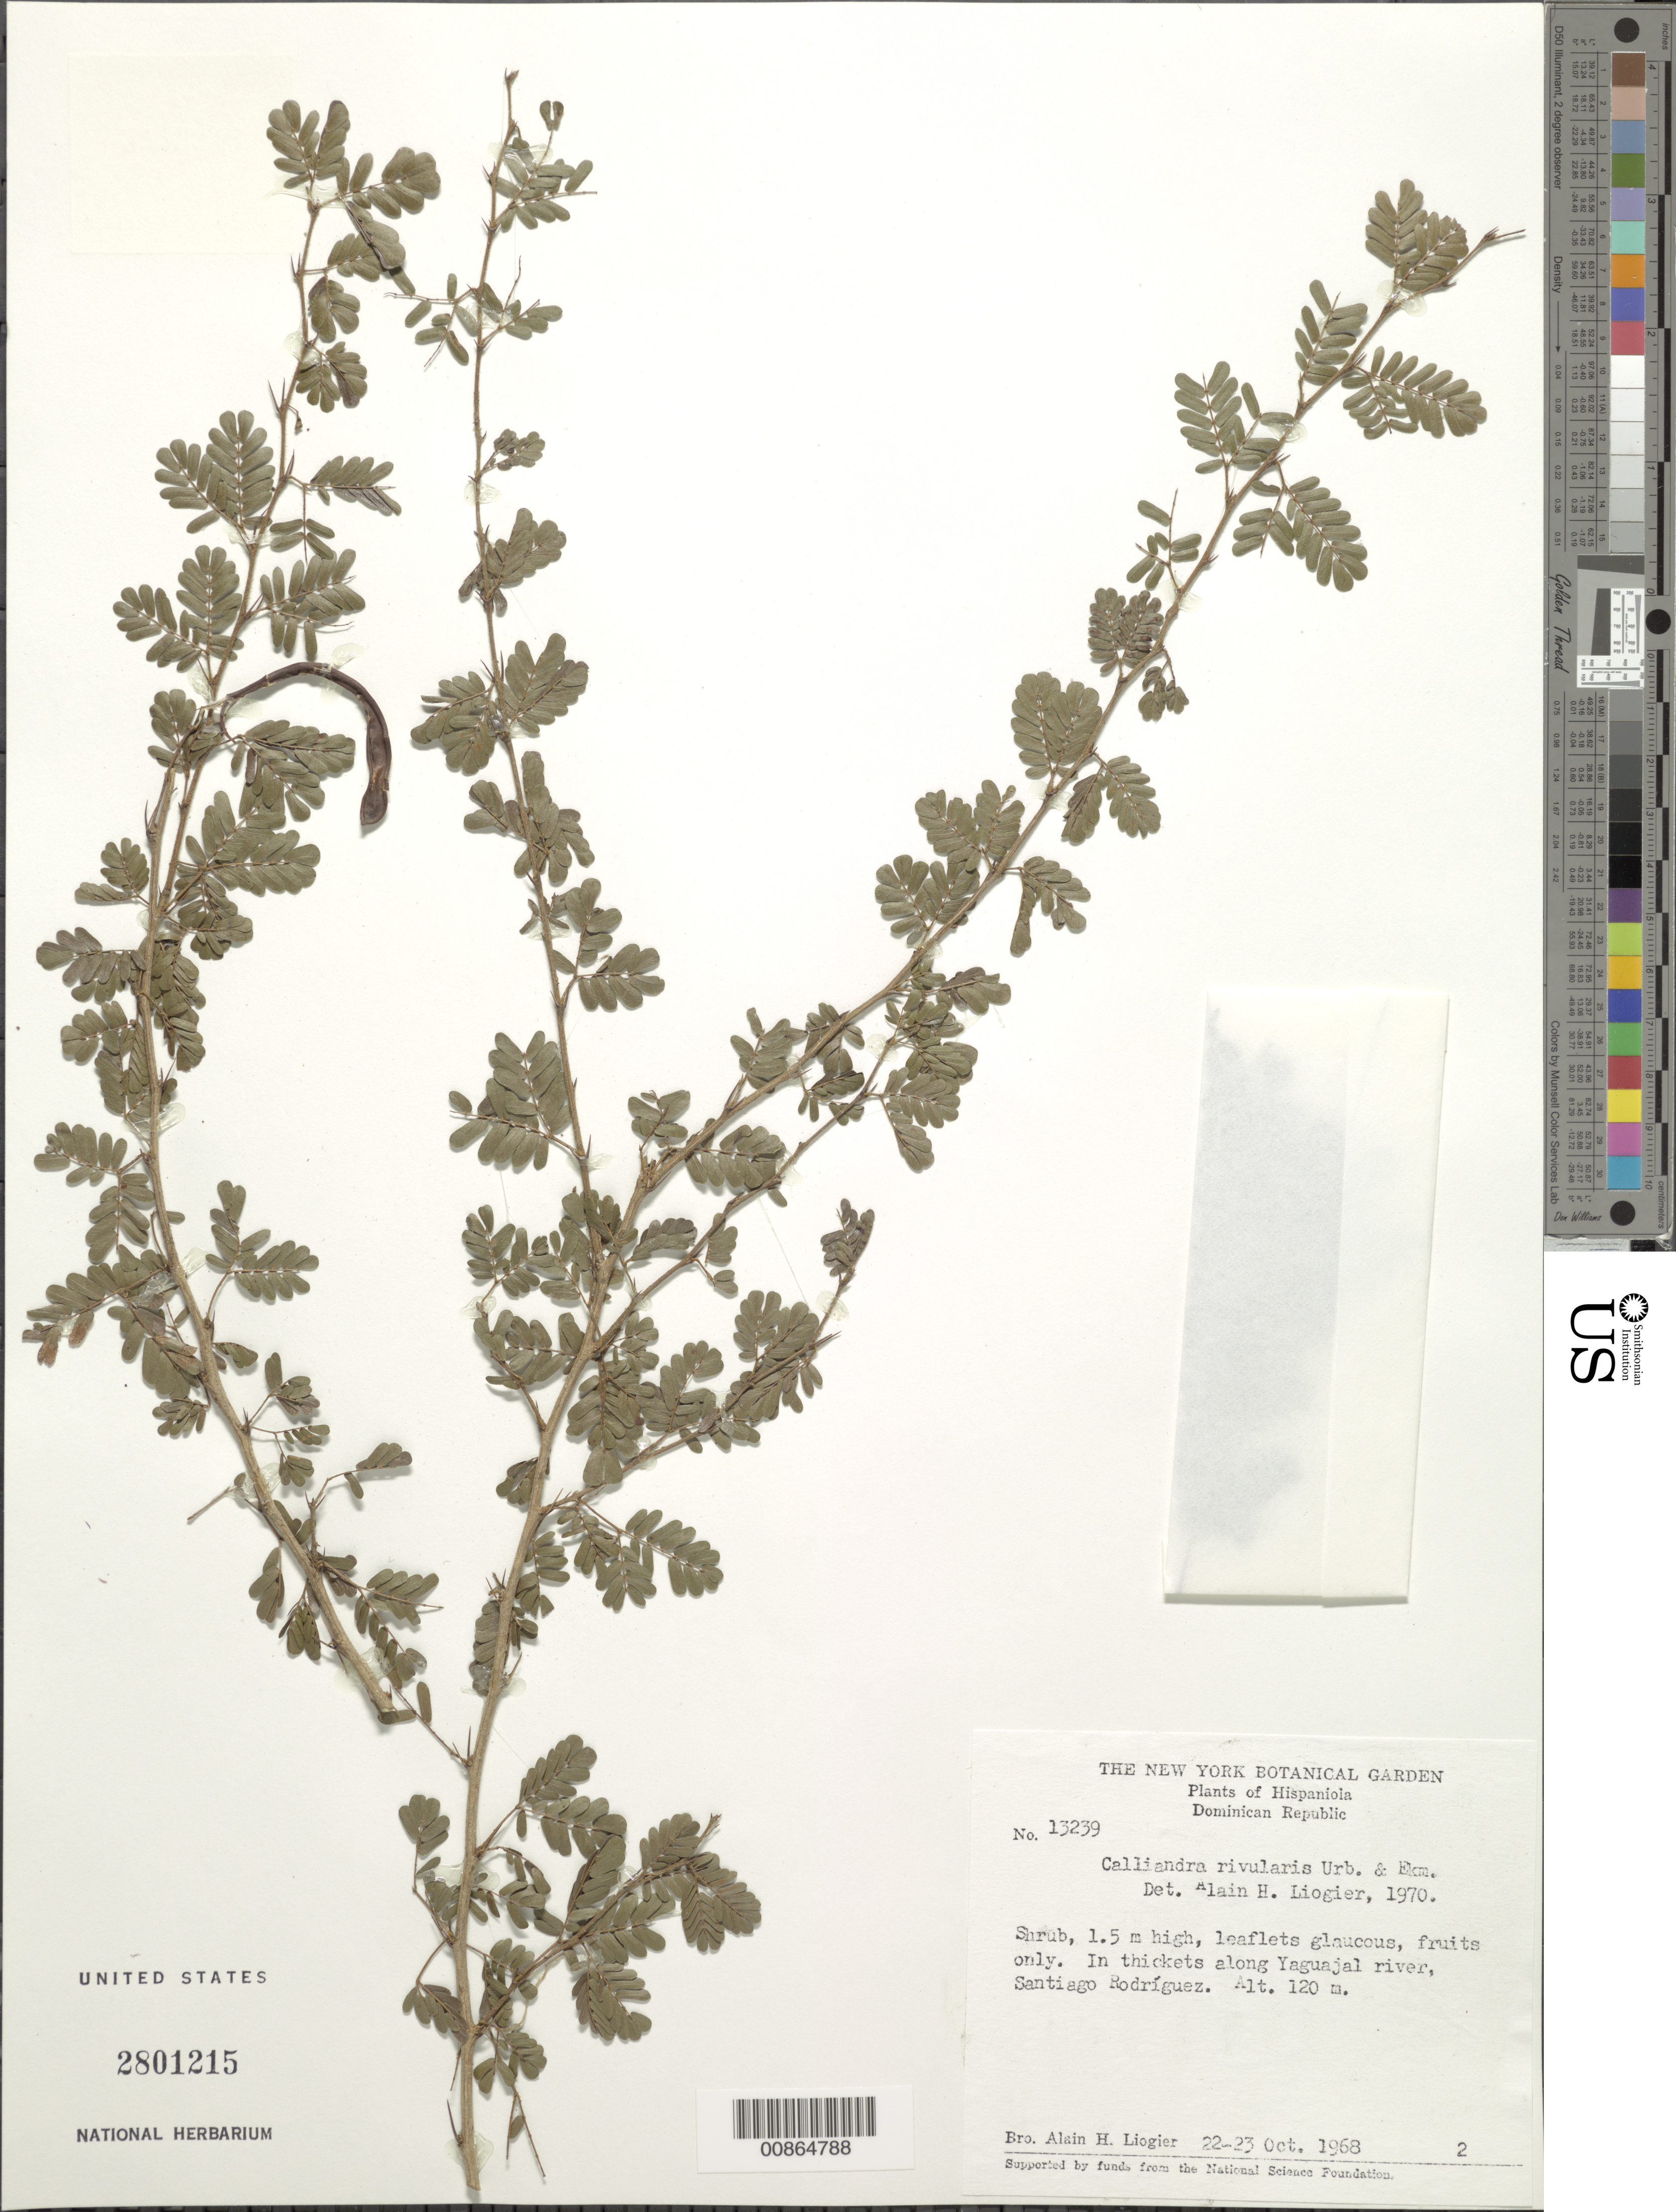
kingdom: Plantae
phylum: Tracheophyta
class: Magnoliopsida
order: Fabales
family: Fabaceae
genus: Calliandra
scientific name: Calliandra rivularis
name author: Urb. & Ekman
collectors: A. H. Liogier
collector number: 13239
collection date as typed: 22 Oct 1968 to 23 Oct 1968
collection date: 1968-10-22/1968-10-23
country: Dominican Republic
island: Hispaniola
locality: Along Yaguajal river, Santiago Rodríguez.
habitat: In thickets along river.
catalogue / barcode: US 2801215